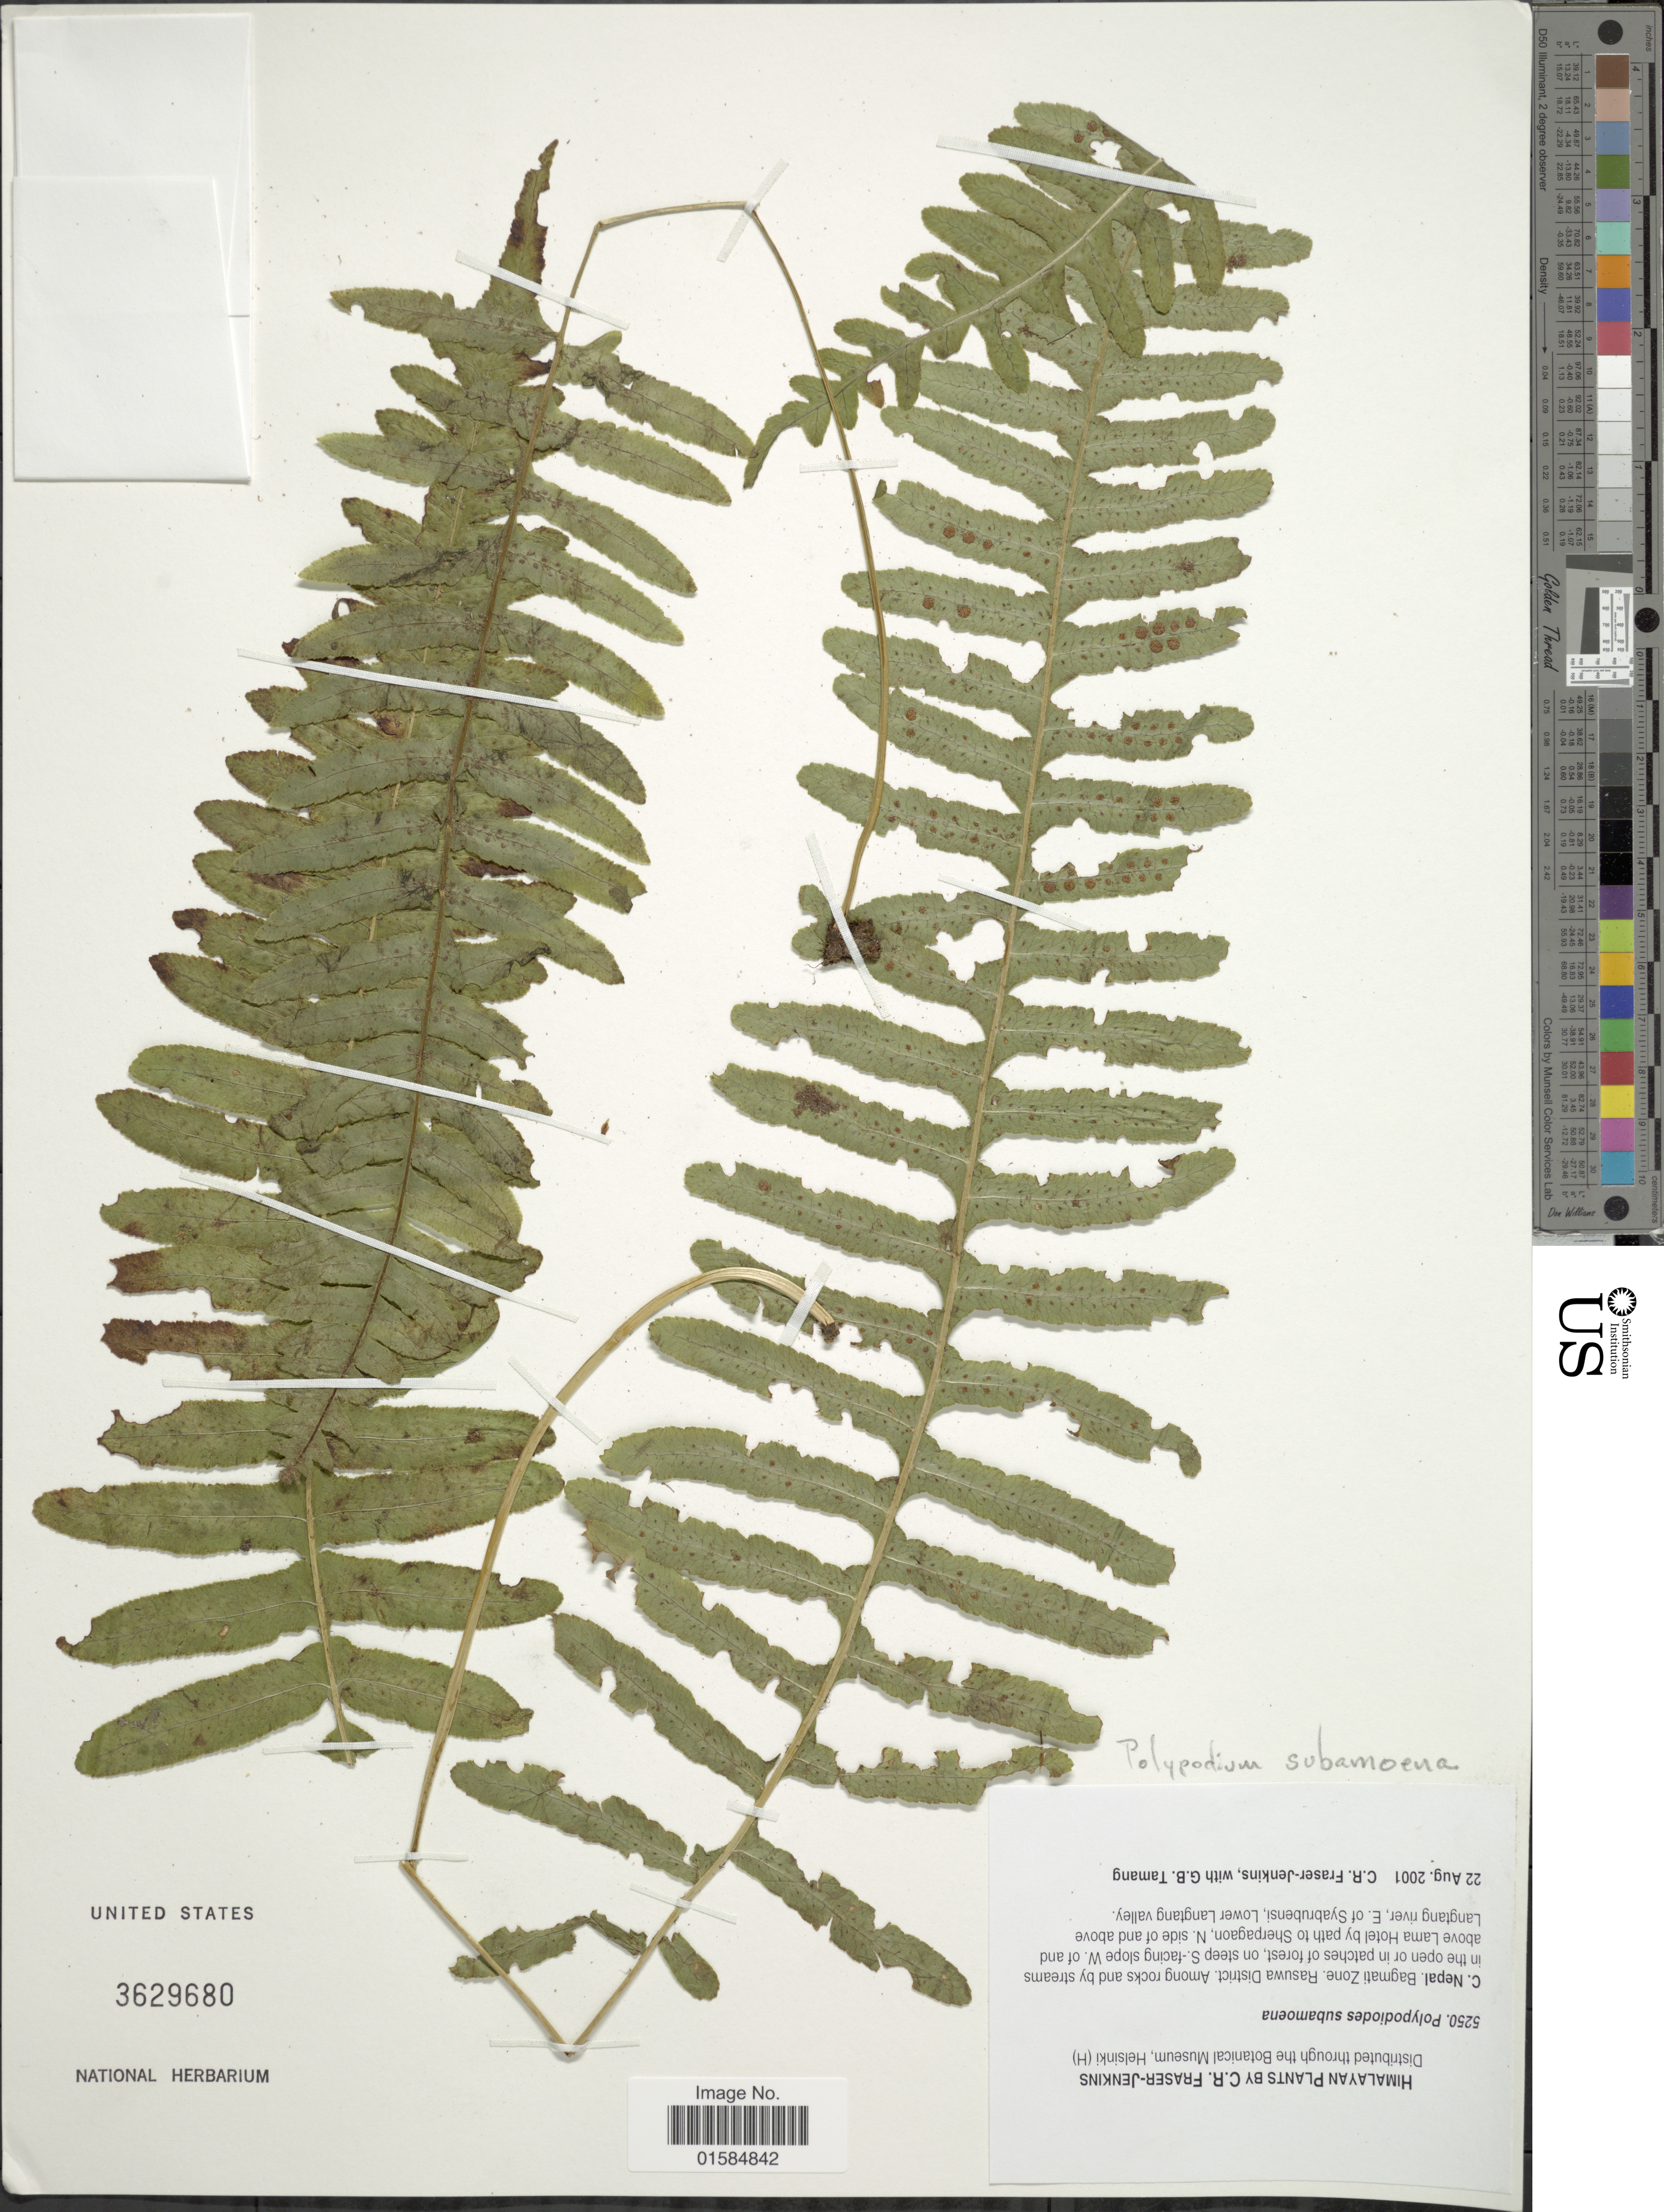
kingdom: Plantae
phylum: Tracheophyta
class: Polypodiopsida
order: Polypodiales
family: Polypodiaceae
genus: Goniophlebium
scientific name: Goniophlebium subamoenum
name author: (C.B. Clarke) Bedd.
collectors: C. R. Fraser-Jenkins & G. Tamang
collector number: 5250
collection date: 2001-08-22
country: Nepal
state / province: Bagmati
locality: Himalaya, C. Nepal, Bagmati Zone, Rasuwa District, on steep S-facing slopes W and above Lama Hotel by path to Sherpagaon, N side of and above Langtang river, E of Syabrubensi, Lower Langtang valley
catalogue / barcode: US 3629680